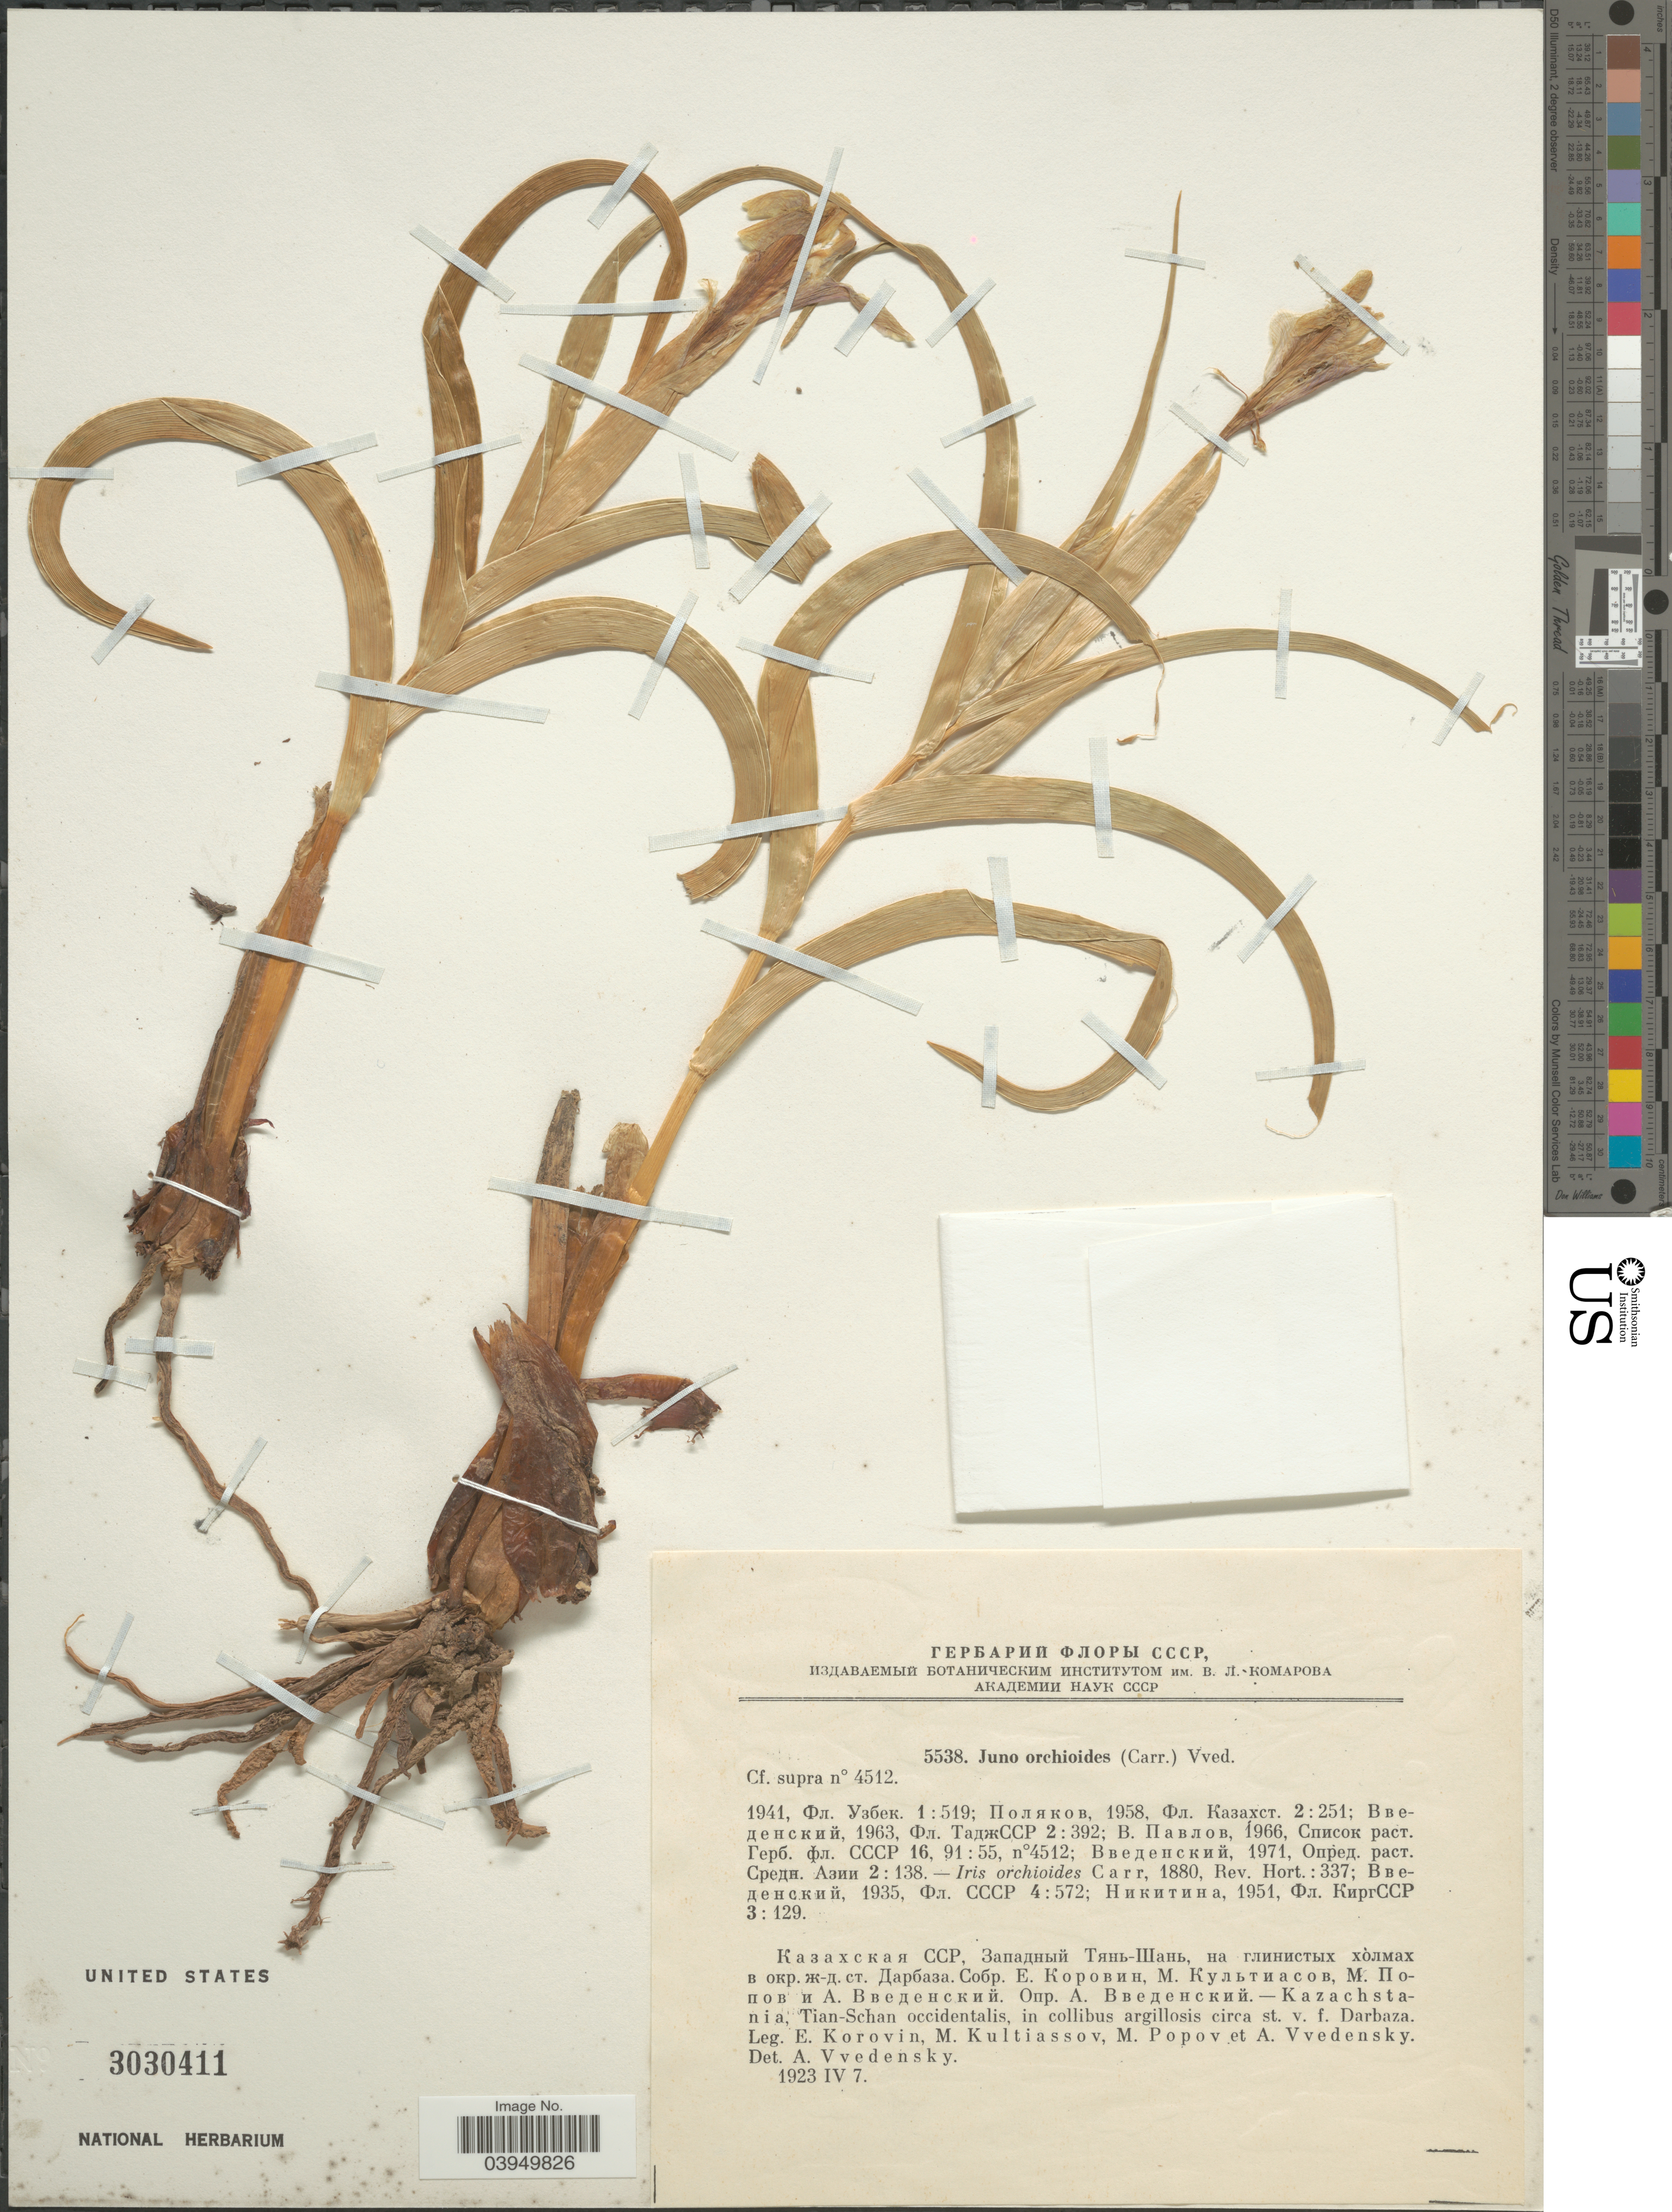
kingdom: Plantae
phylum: Tracheophyta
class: Liliopsida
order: Asparagales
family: Iridaceae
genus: Iris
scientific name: Iris orchioides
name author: Carrière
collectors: E. Korovin, M. Kultiassov, M. Popov & A. Vvedensky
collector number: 5538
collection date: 1923-04-07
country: Kazakhstan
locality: Kazachstania, Tian-Schan occidentalis, in collibus argillosis circa st. v. f. Darbaza.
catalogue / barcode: US 3030411